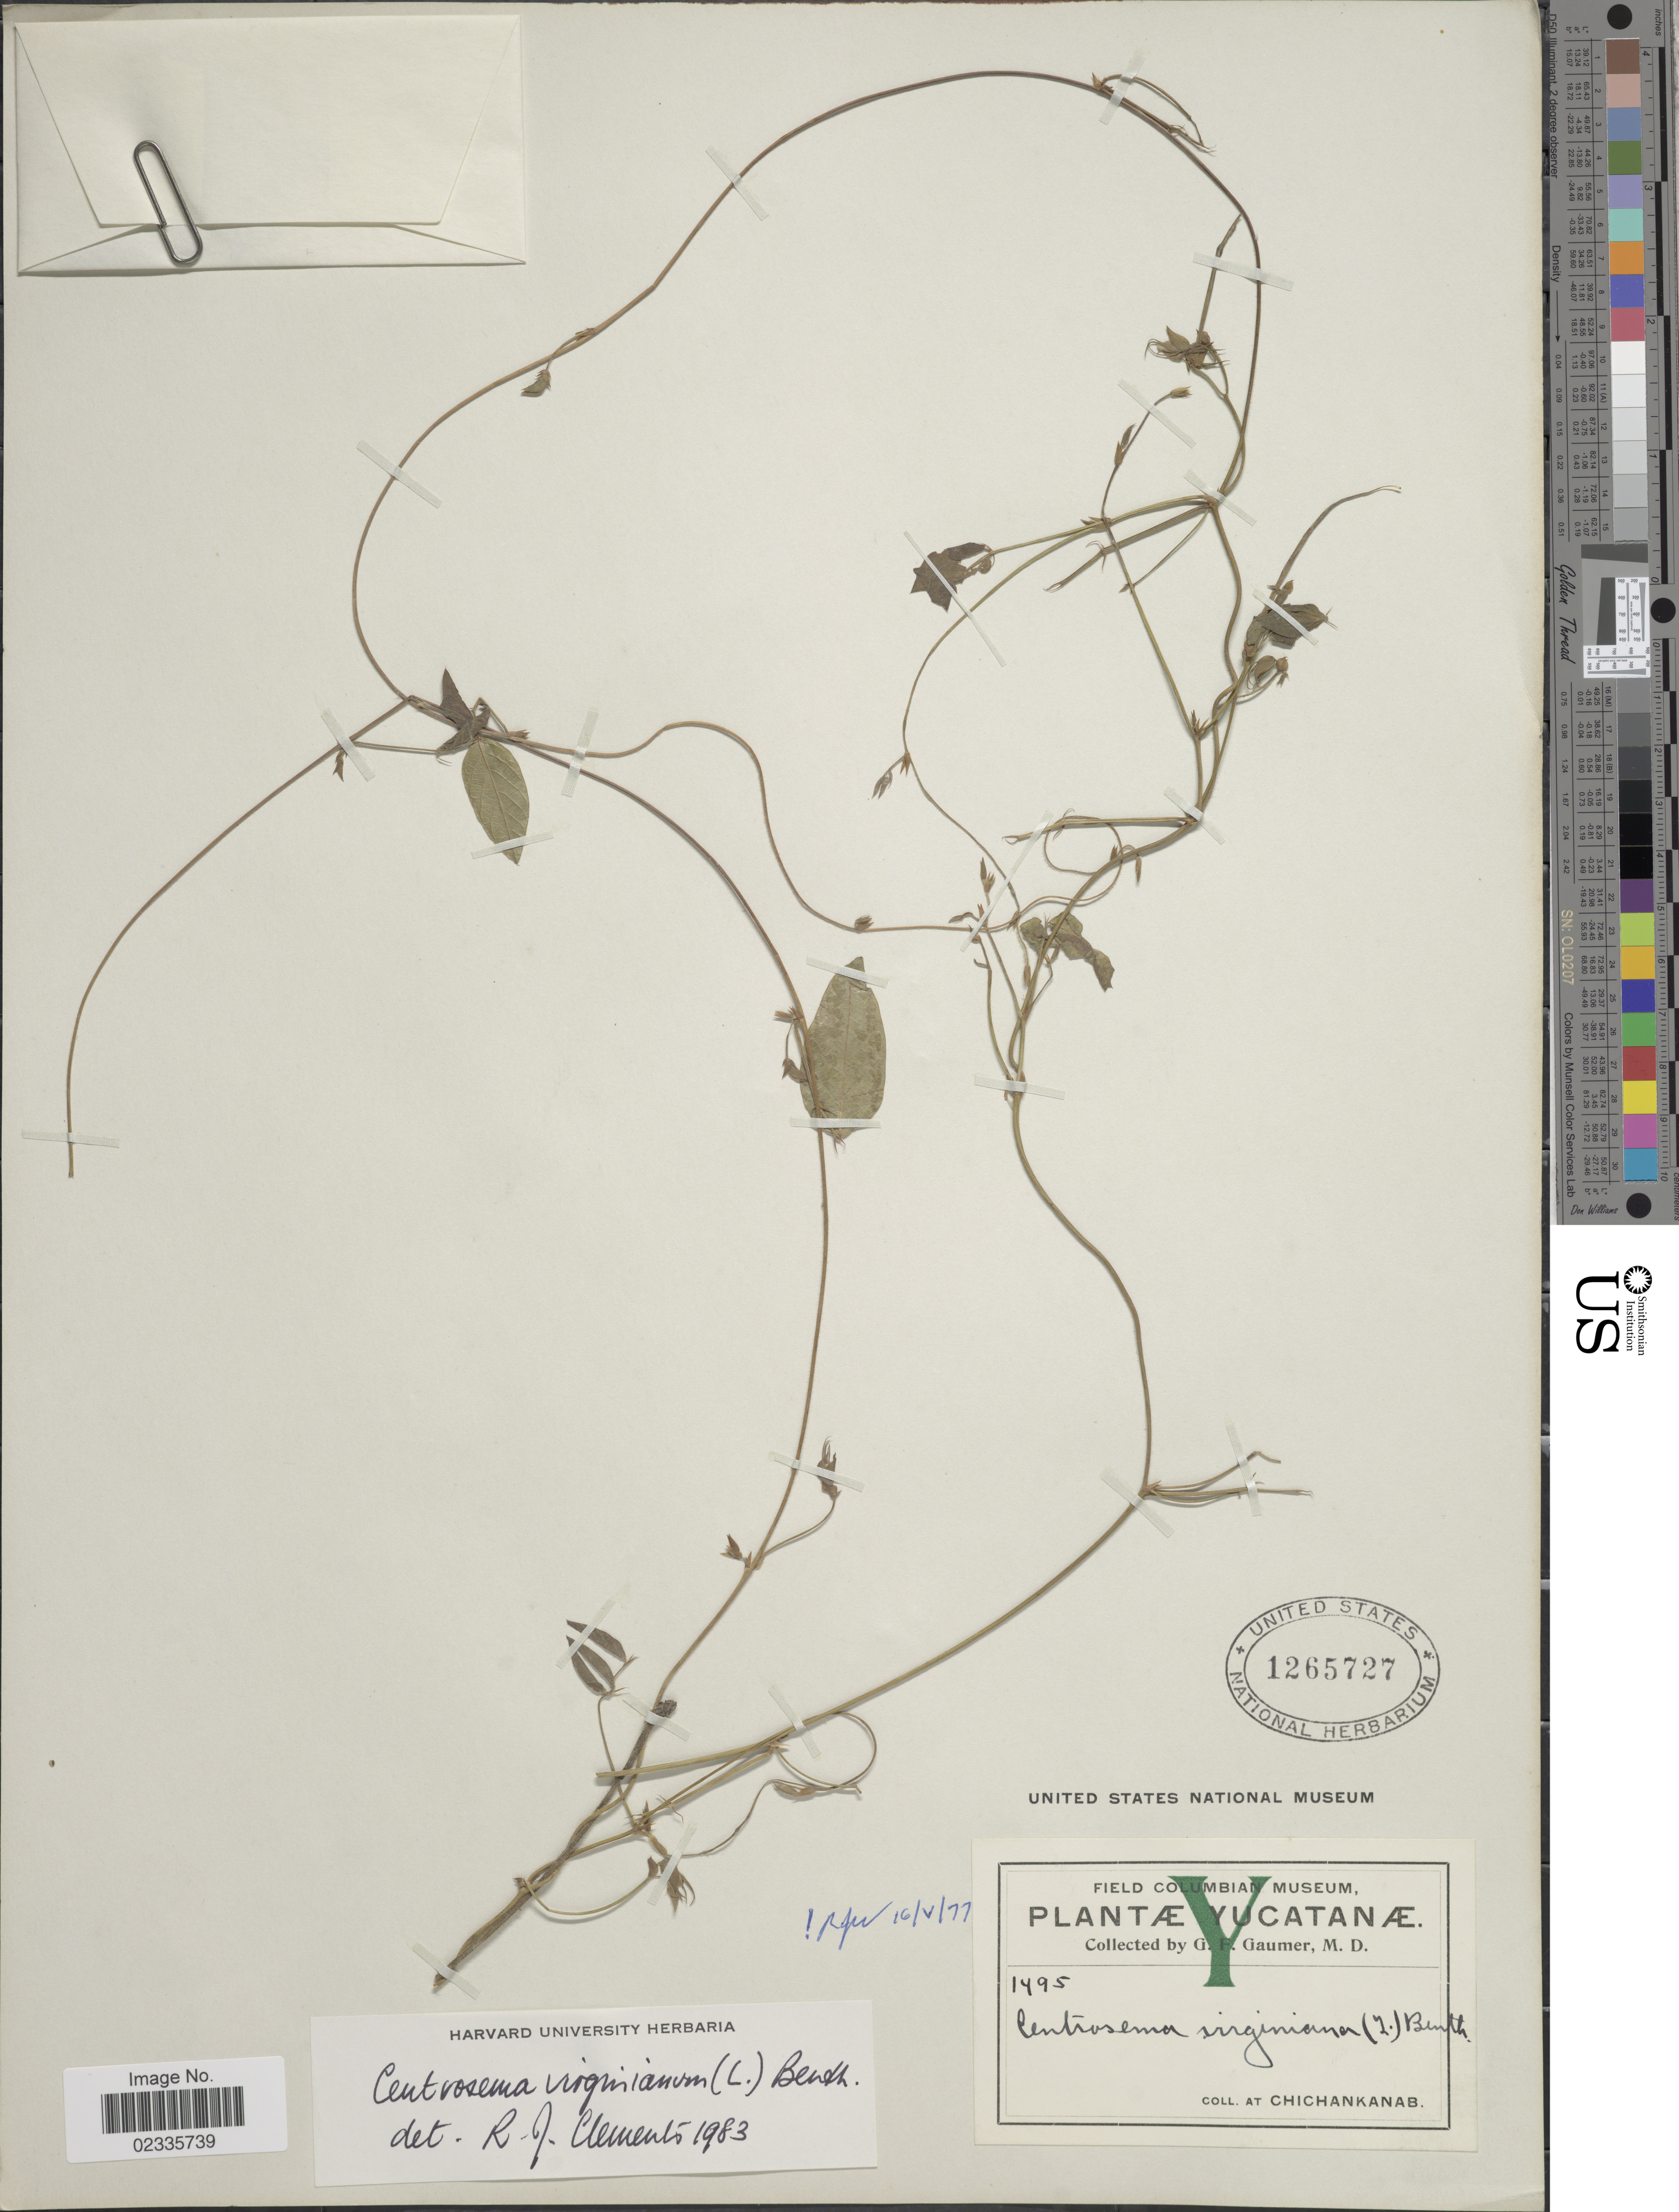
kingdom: Plantae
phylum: Tracheophyta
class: Magnoliopsida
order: Fabales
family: Fabaceae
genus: Centrosema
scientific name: Centrosema virginianum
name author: (L.) Benth.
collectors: G. F. Gaumer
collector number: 1495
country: Mexico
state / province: Yucatán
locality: Yucatanae. At Chichankanab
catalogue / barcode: US 1265727